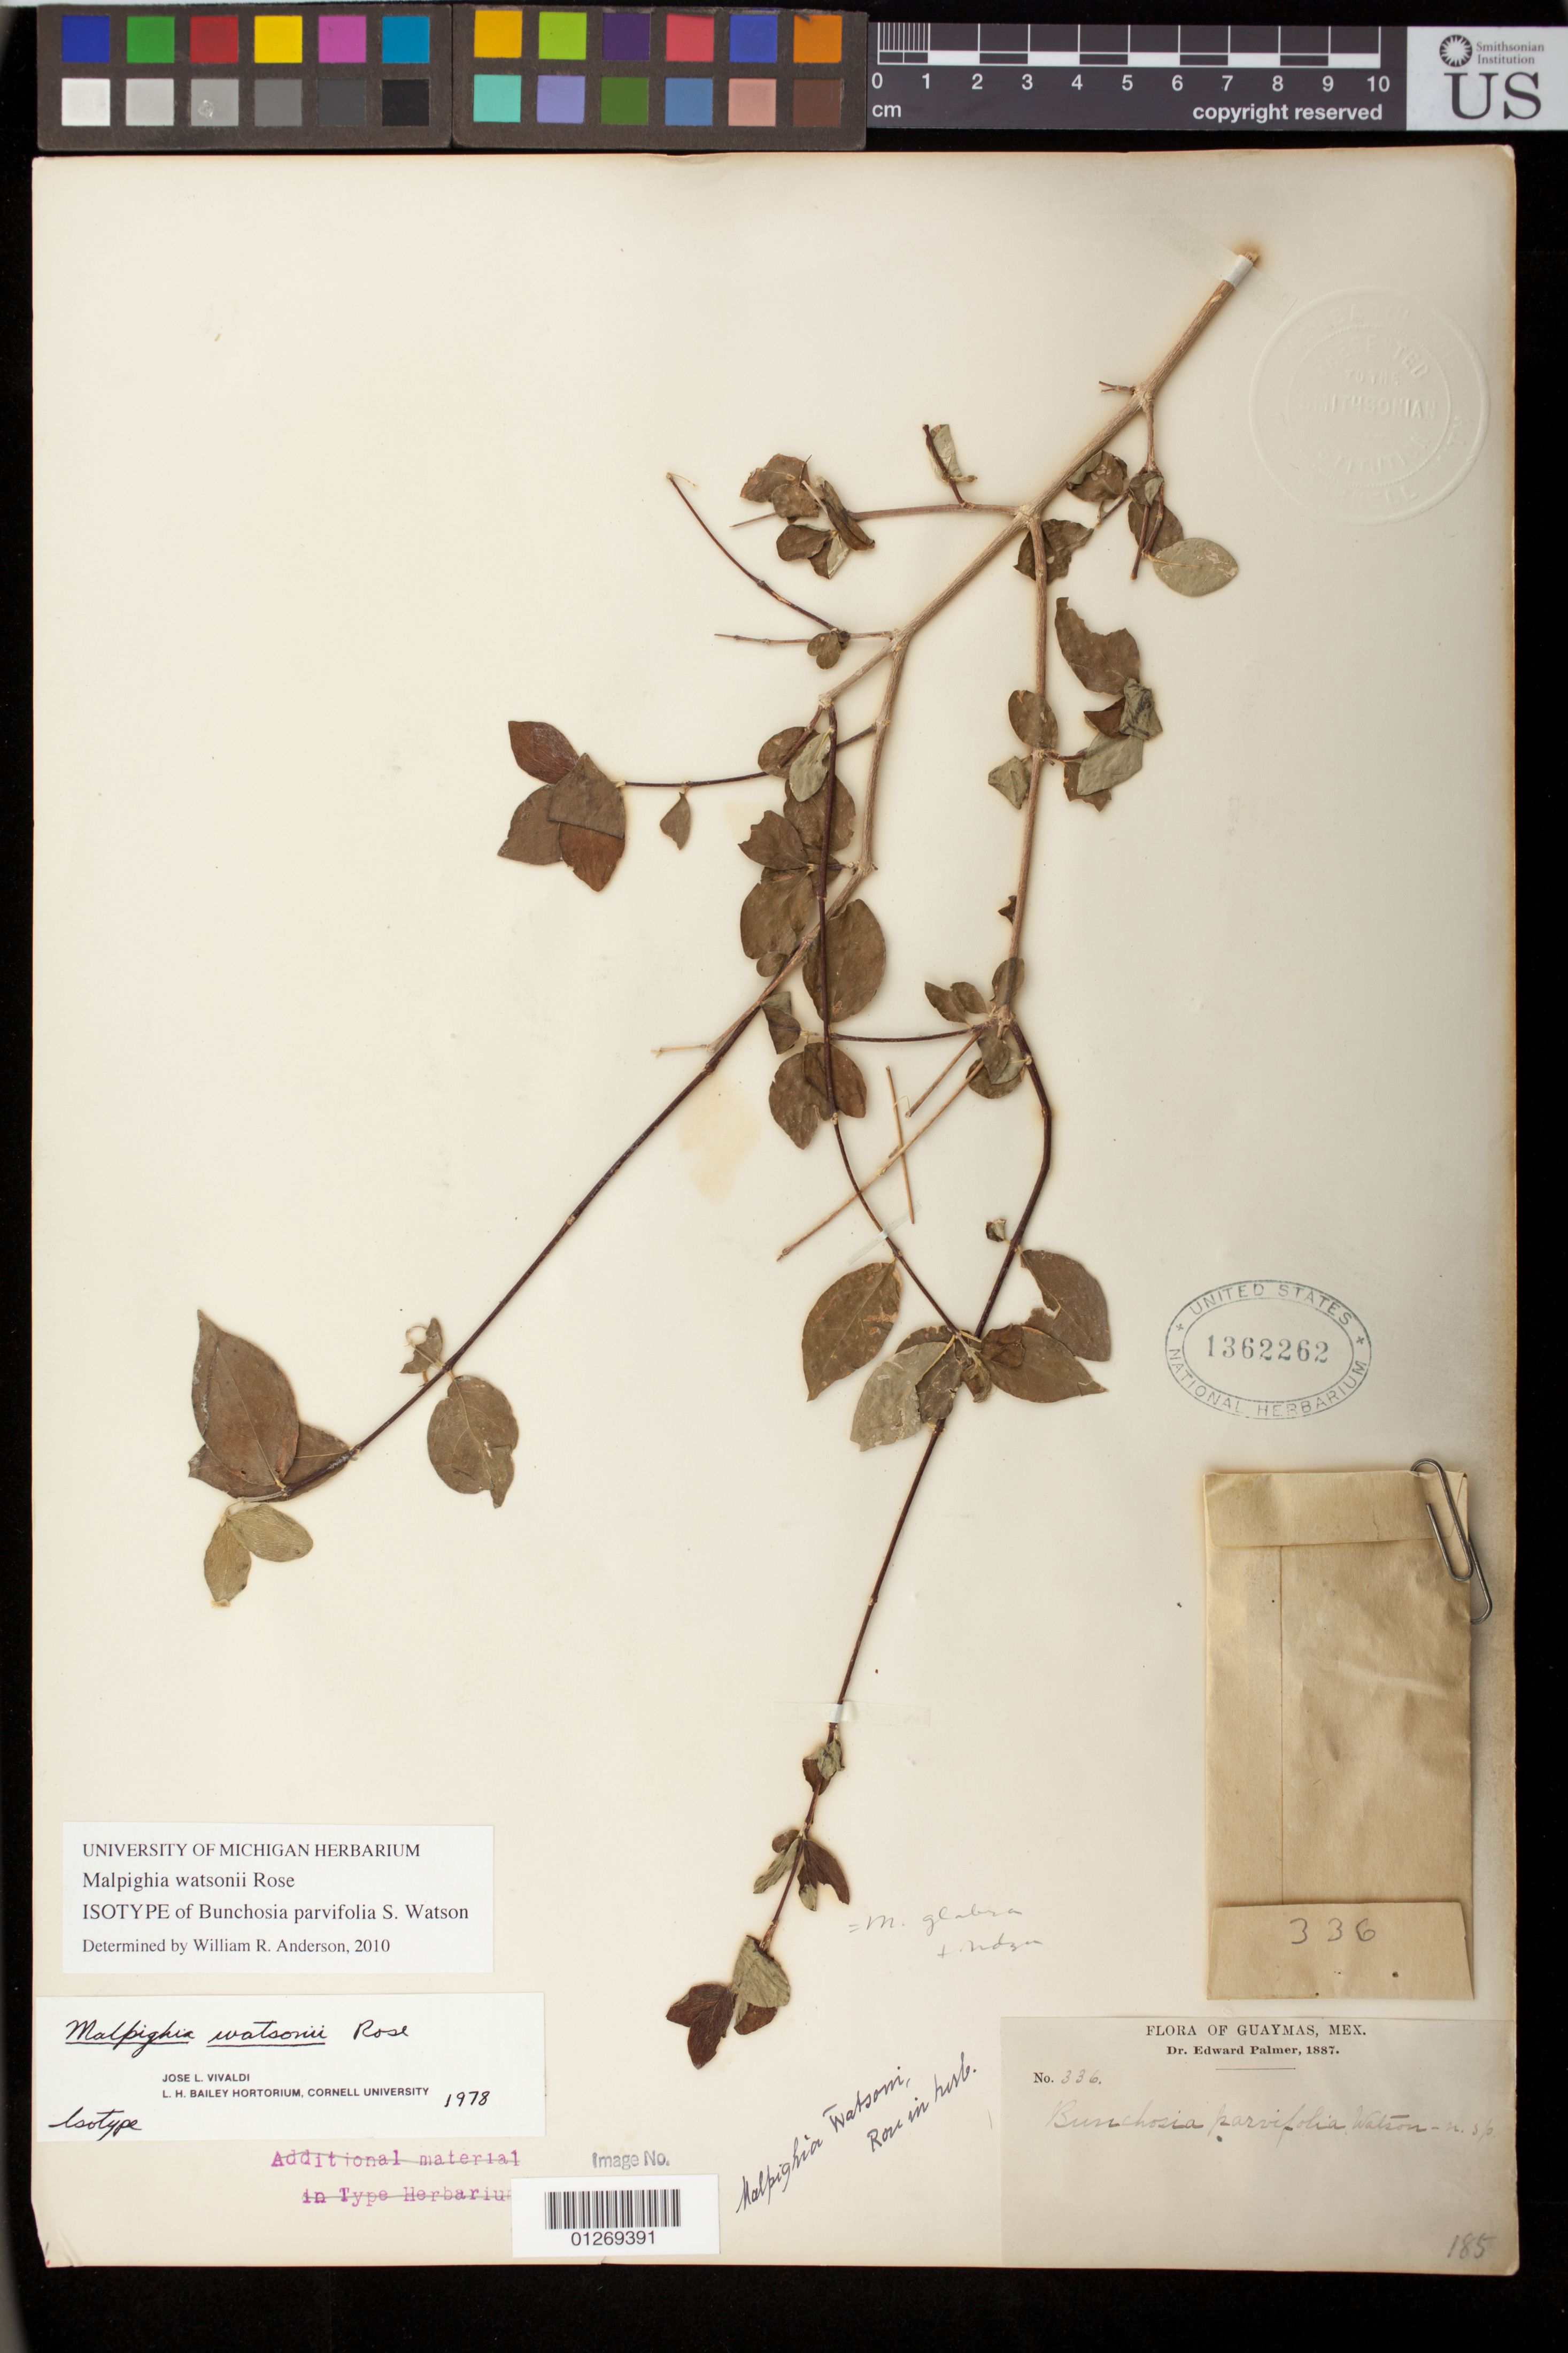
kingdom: Plantae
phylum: Tracheophyta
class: Magnoliopsida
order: Malpighiales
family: Malpighiaceae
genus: Bunchosia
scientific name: Bunchosia parvifolia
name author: S. Watson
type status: Isotype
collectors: E. Palmer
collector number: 336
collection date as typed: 1887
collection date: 1887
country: Mexico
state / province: Sonora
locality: Guaymas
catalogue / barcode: US 1362262